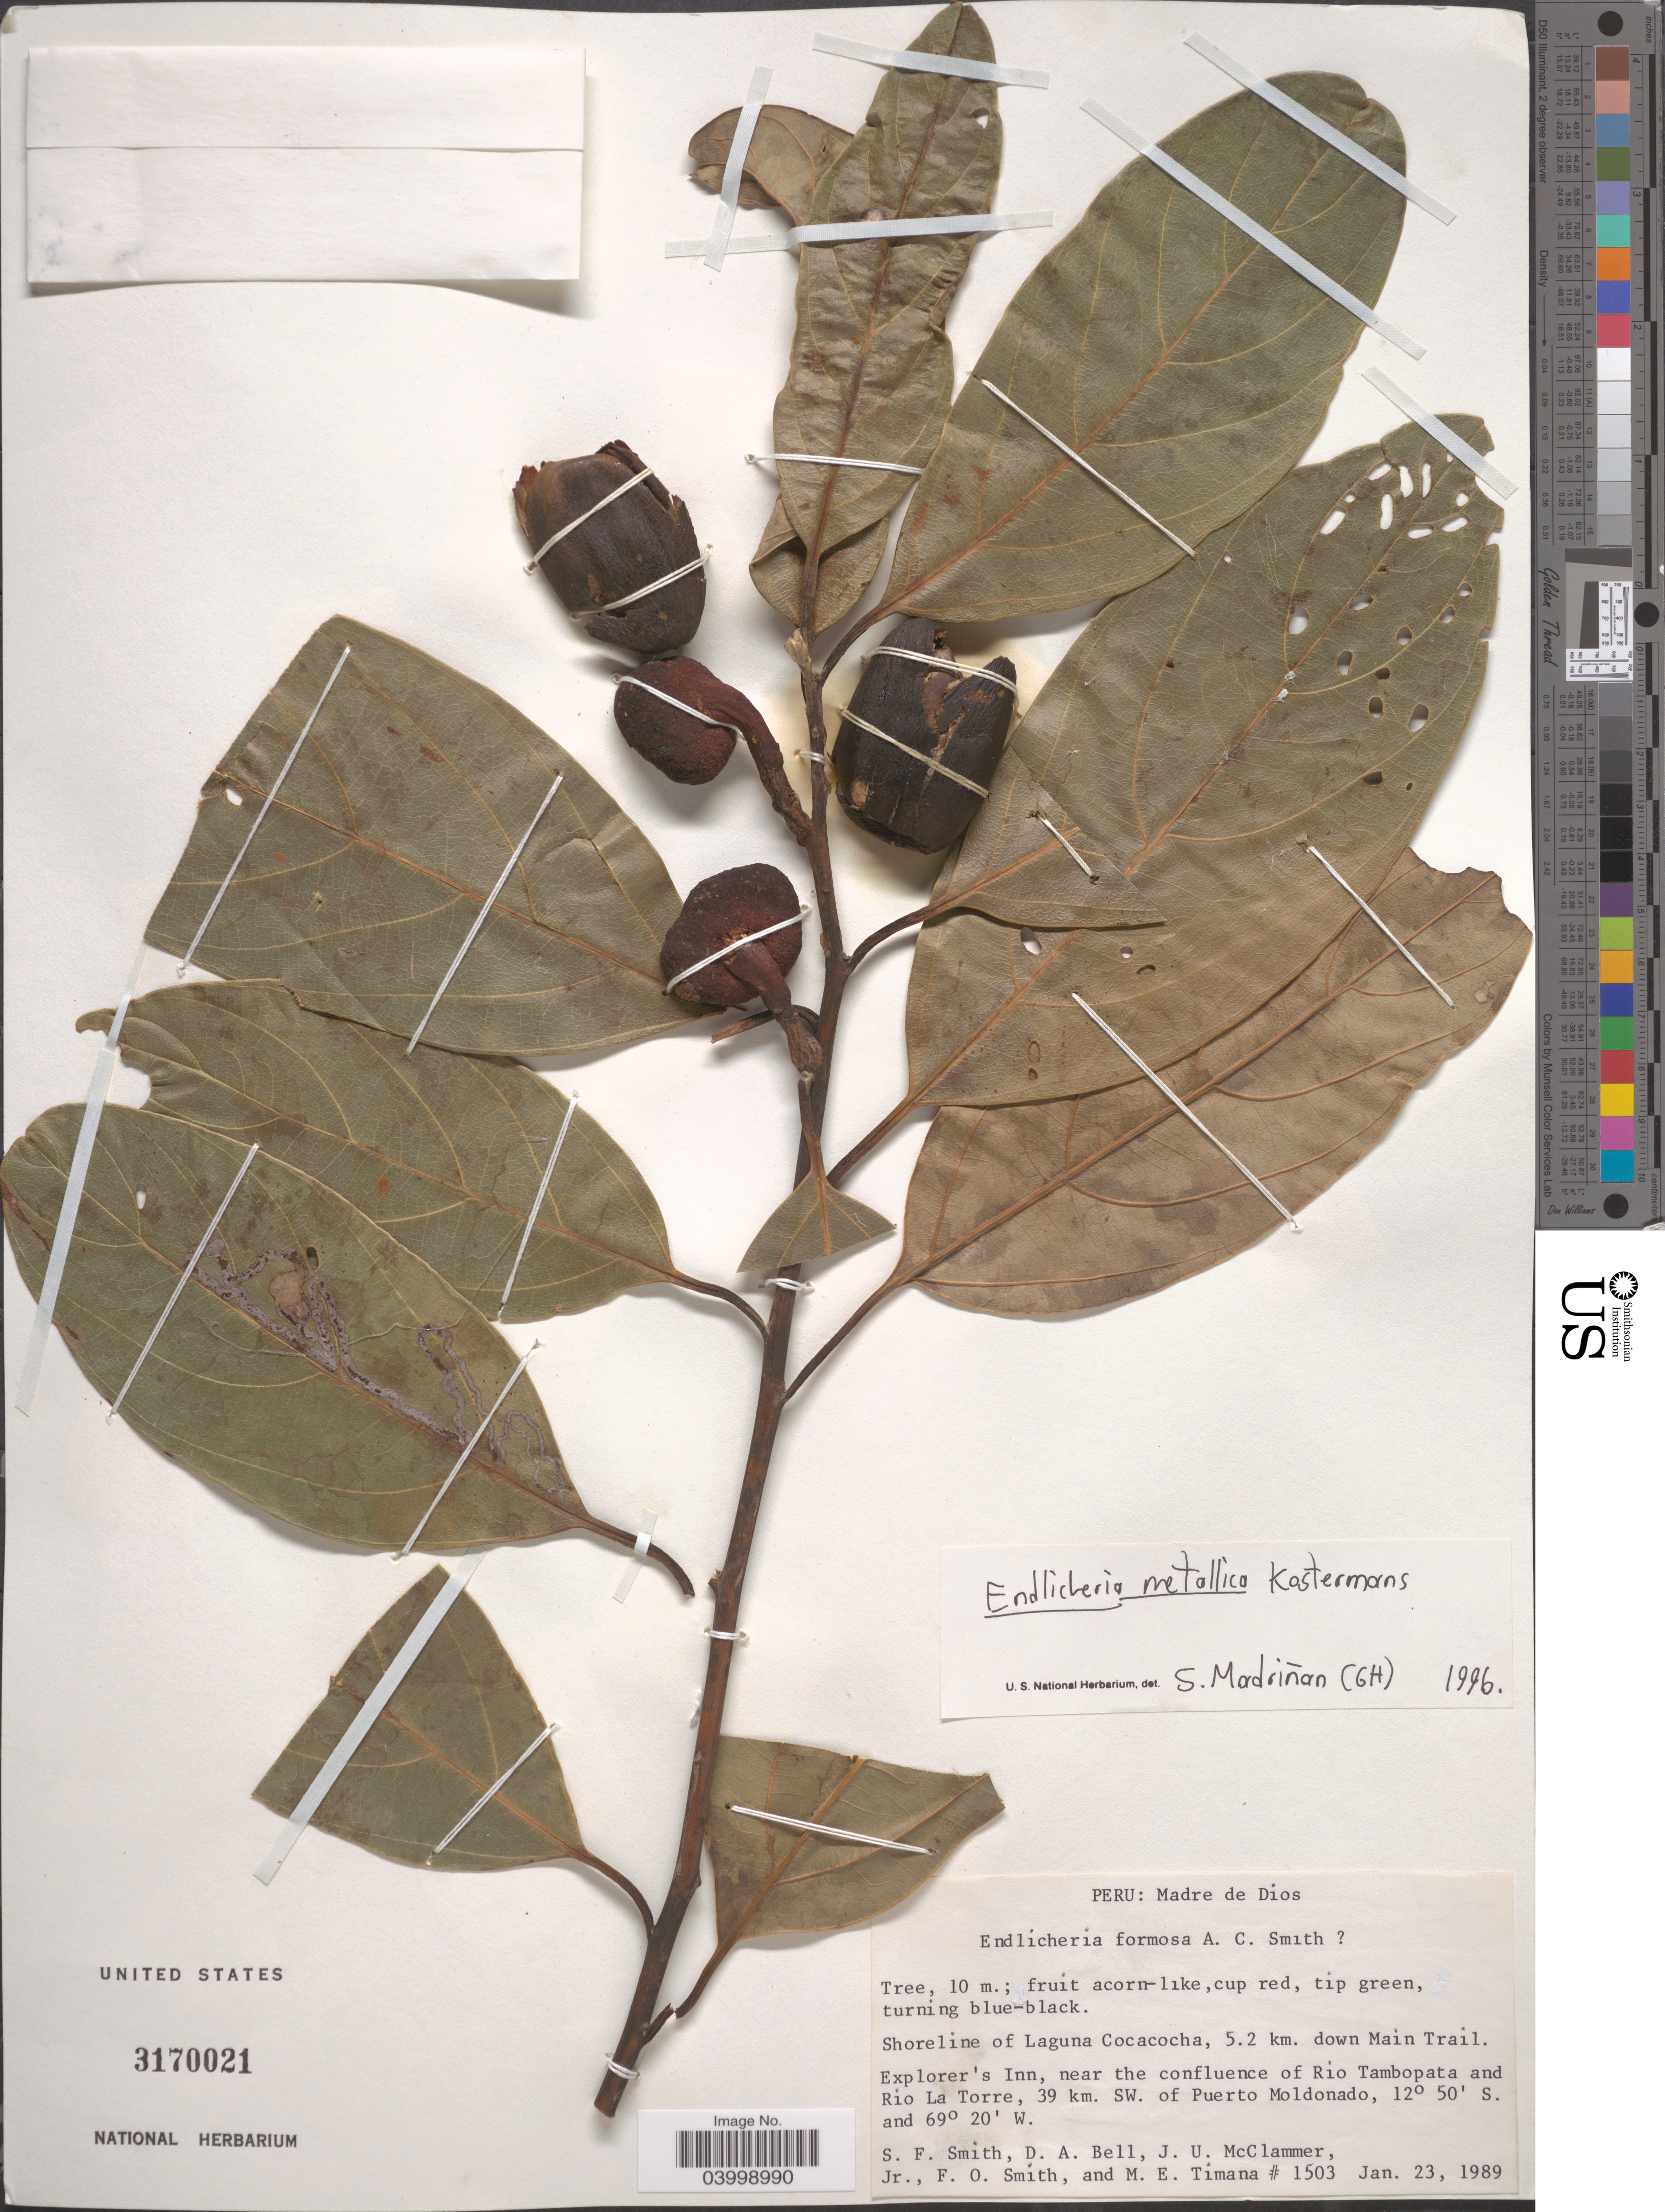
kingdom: Plantae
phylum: Tracheophyta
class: Magnoliopsida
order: Laurales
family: Lauraceae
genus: Endlicheria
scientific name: Endlicheria metallica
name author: Kosterm.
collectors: S.F. Smith, D. A. Bell, J. McClammer Jr. & F. Smith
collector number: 1503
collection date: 1989-01-23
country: Peru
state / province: Madre de Dios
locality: Shoreline of Laguna Cocacocha, 5.2 km. down Main Trail. Explorer's Inn, near the confluence of Rio Tambopata and Rio La Torre, 39 km. SW. of Puerto Moldonado.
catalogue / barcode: US 3170021